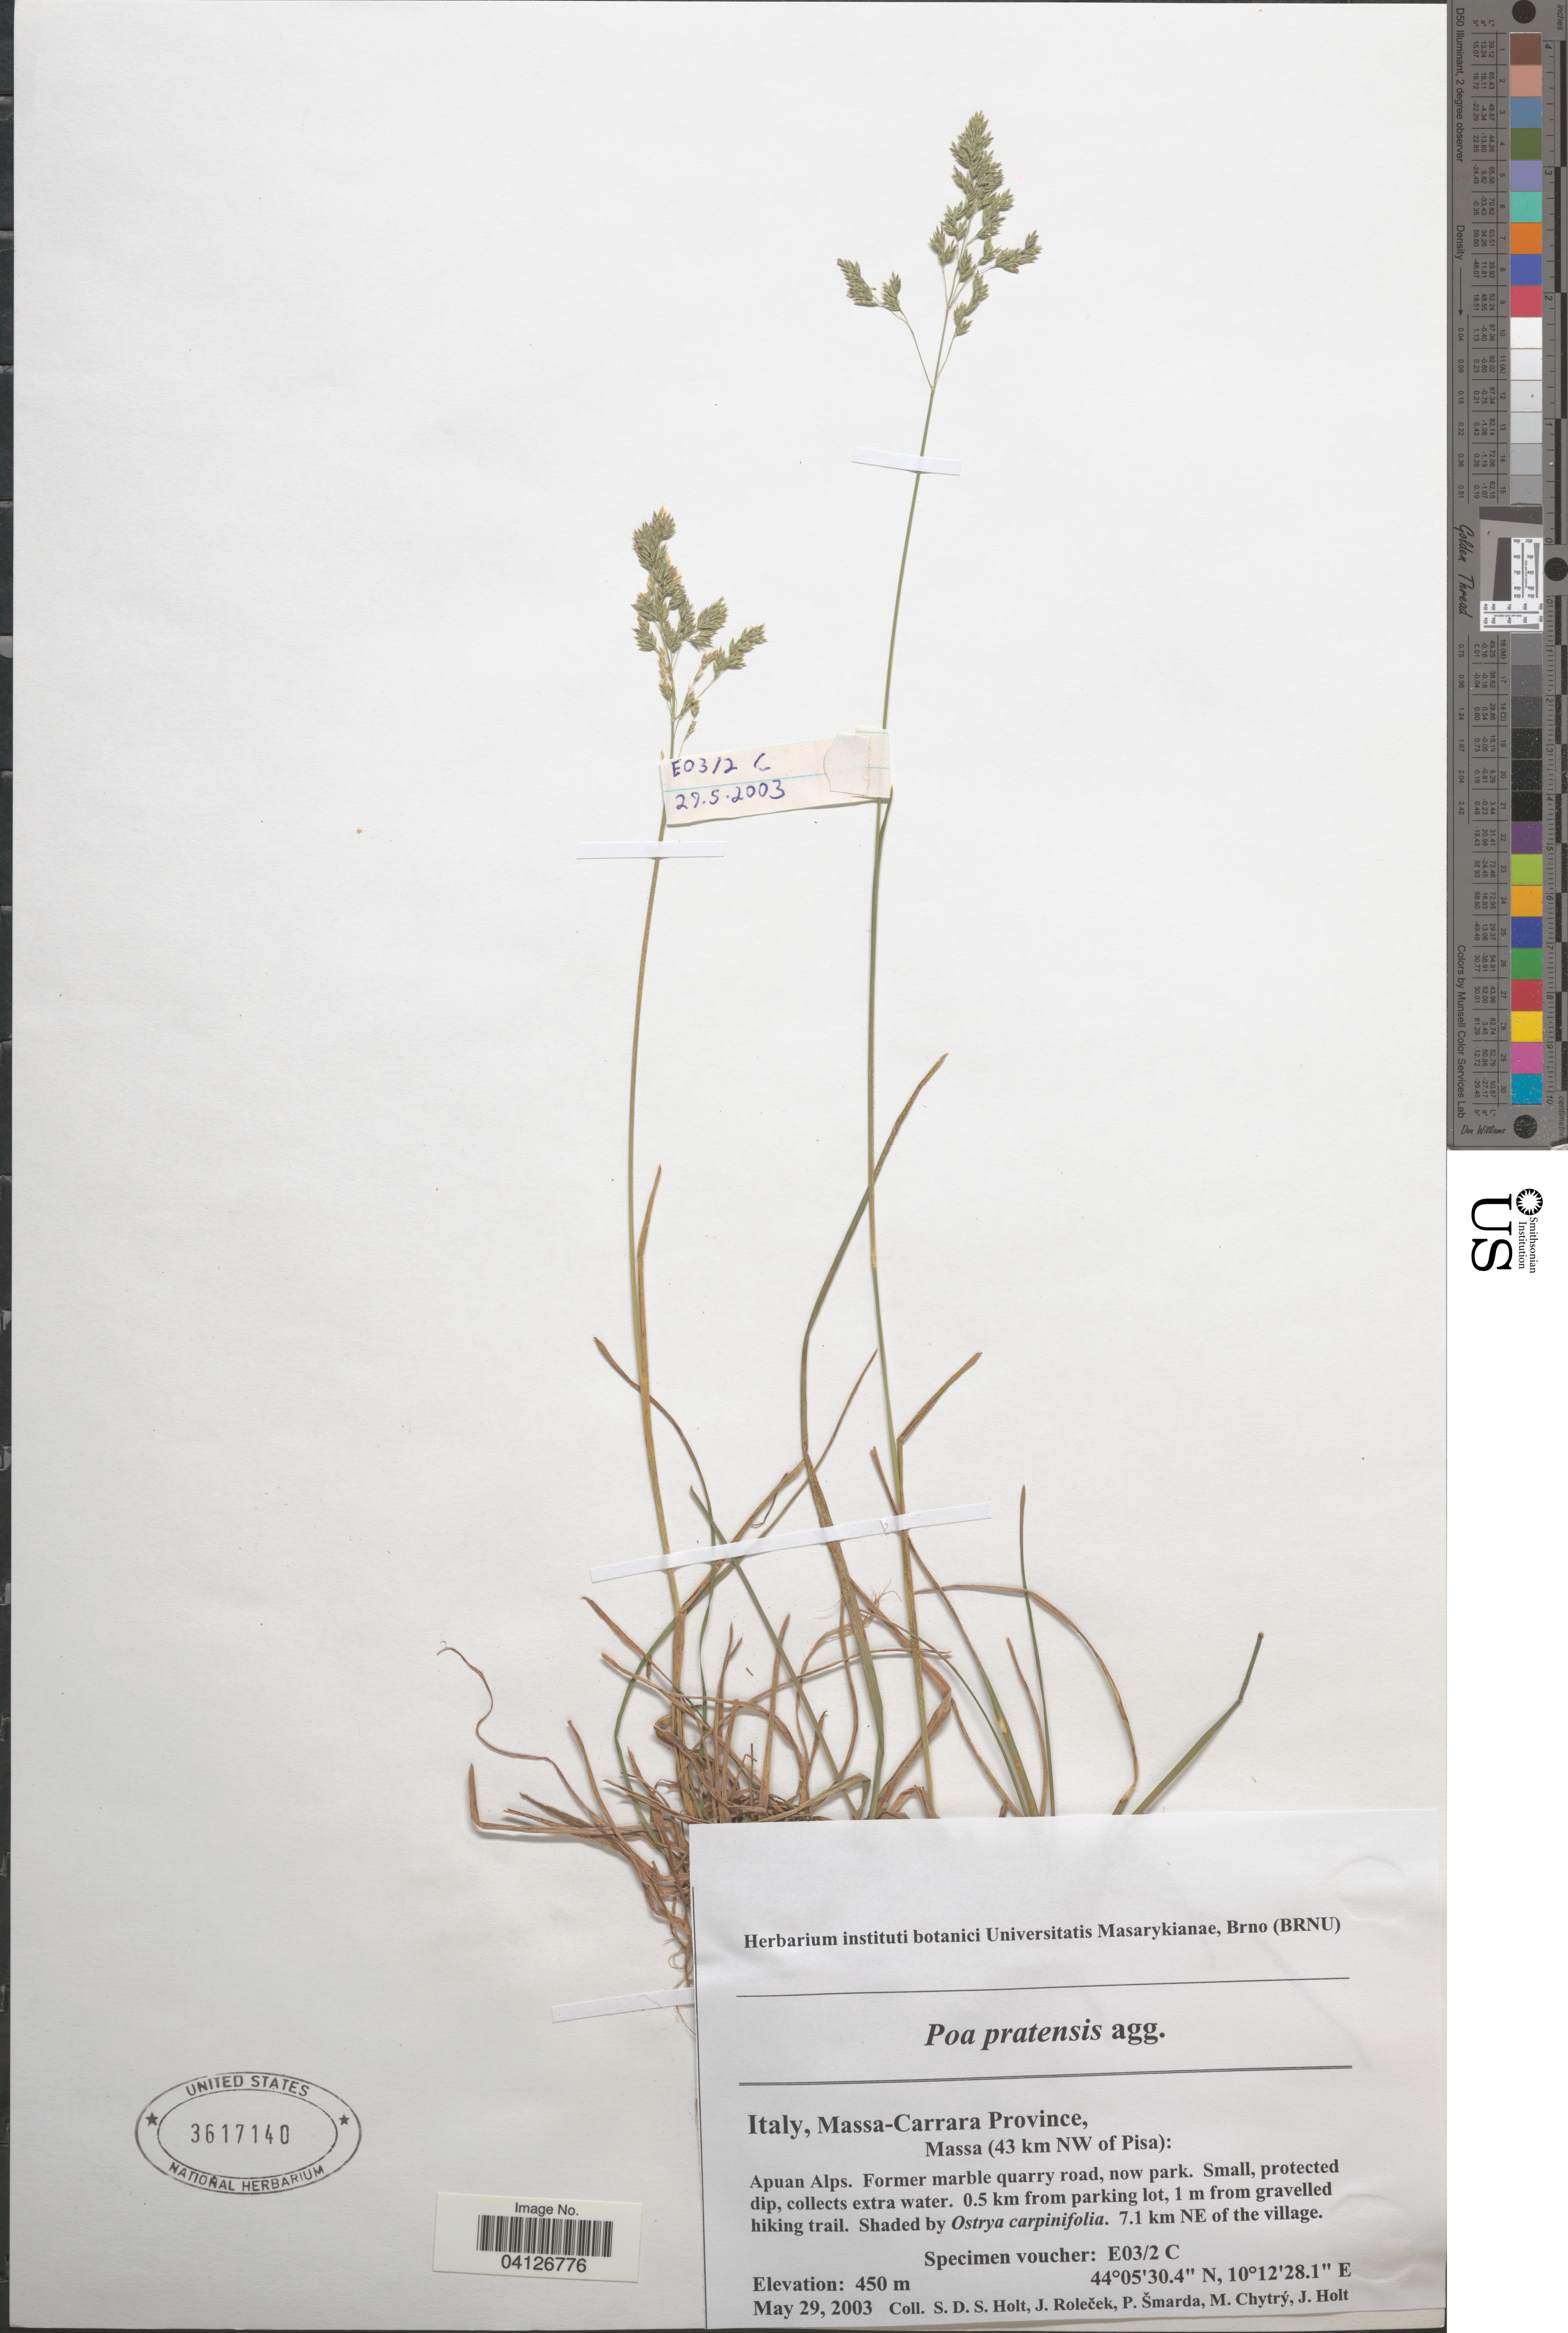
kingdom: Plantae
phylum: Tracheophyta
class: Liliopsida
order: Poales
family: Poaceae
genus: Poa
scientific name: Poa pratensis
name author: L.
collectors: S. Holt, J. Roleček, P. Smarda, M. Chytrý & J. Holt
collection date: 2003-05-29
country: Italy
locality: Massa-Carrara Province, Forno (43 km NW of Pisa): Apuan Alps. 0.5 km from parking lot. 7.1 km NE of the village.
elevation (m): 450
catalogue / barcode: US 3617140